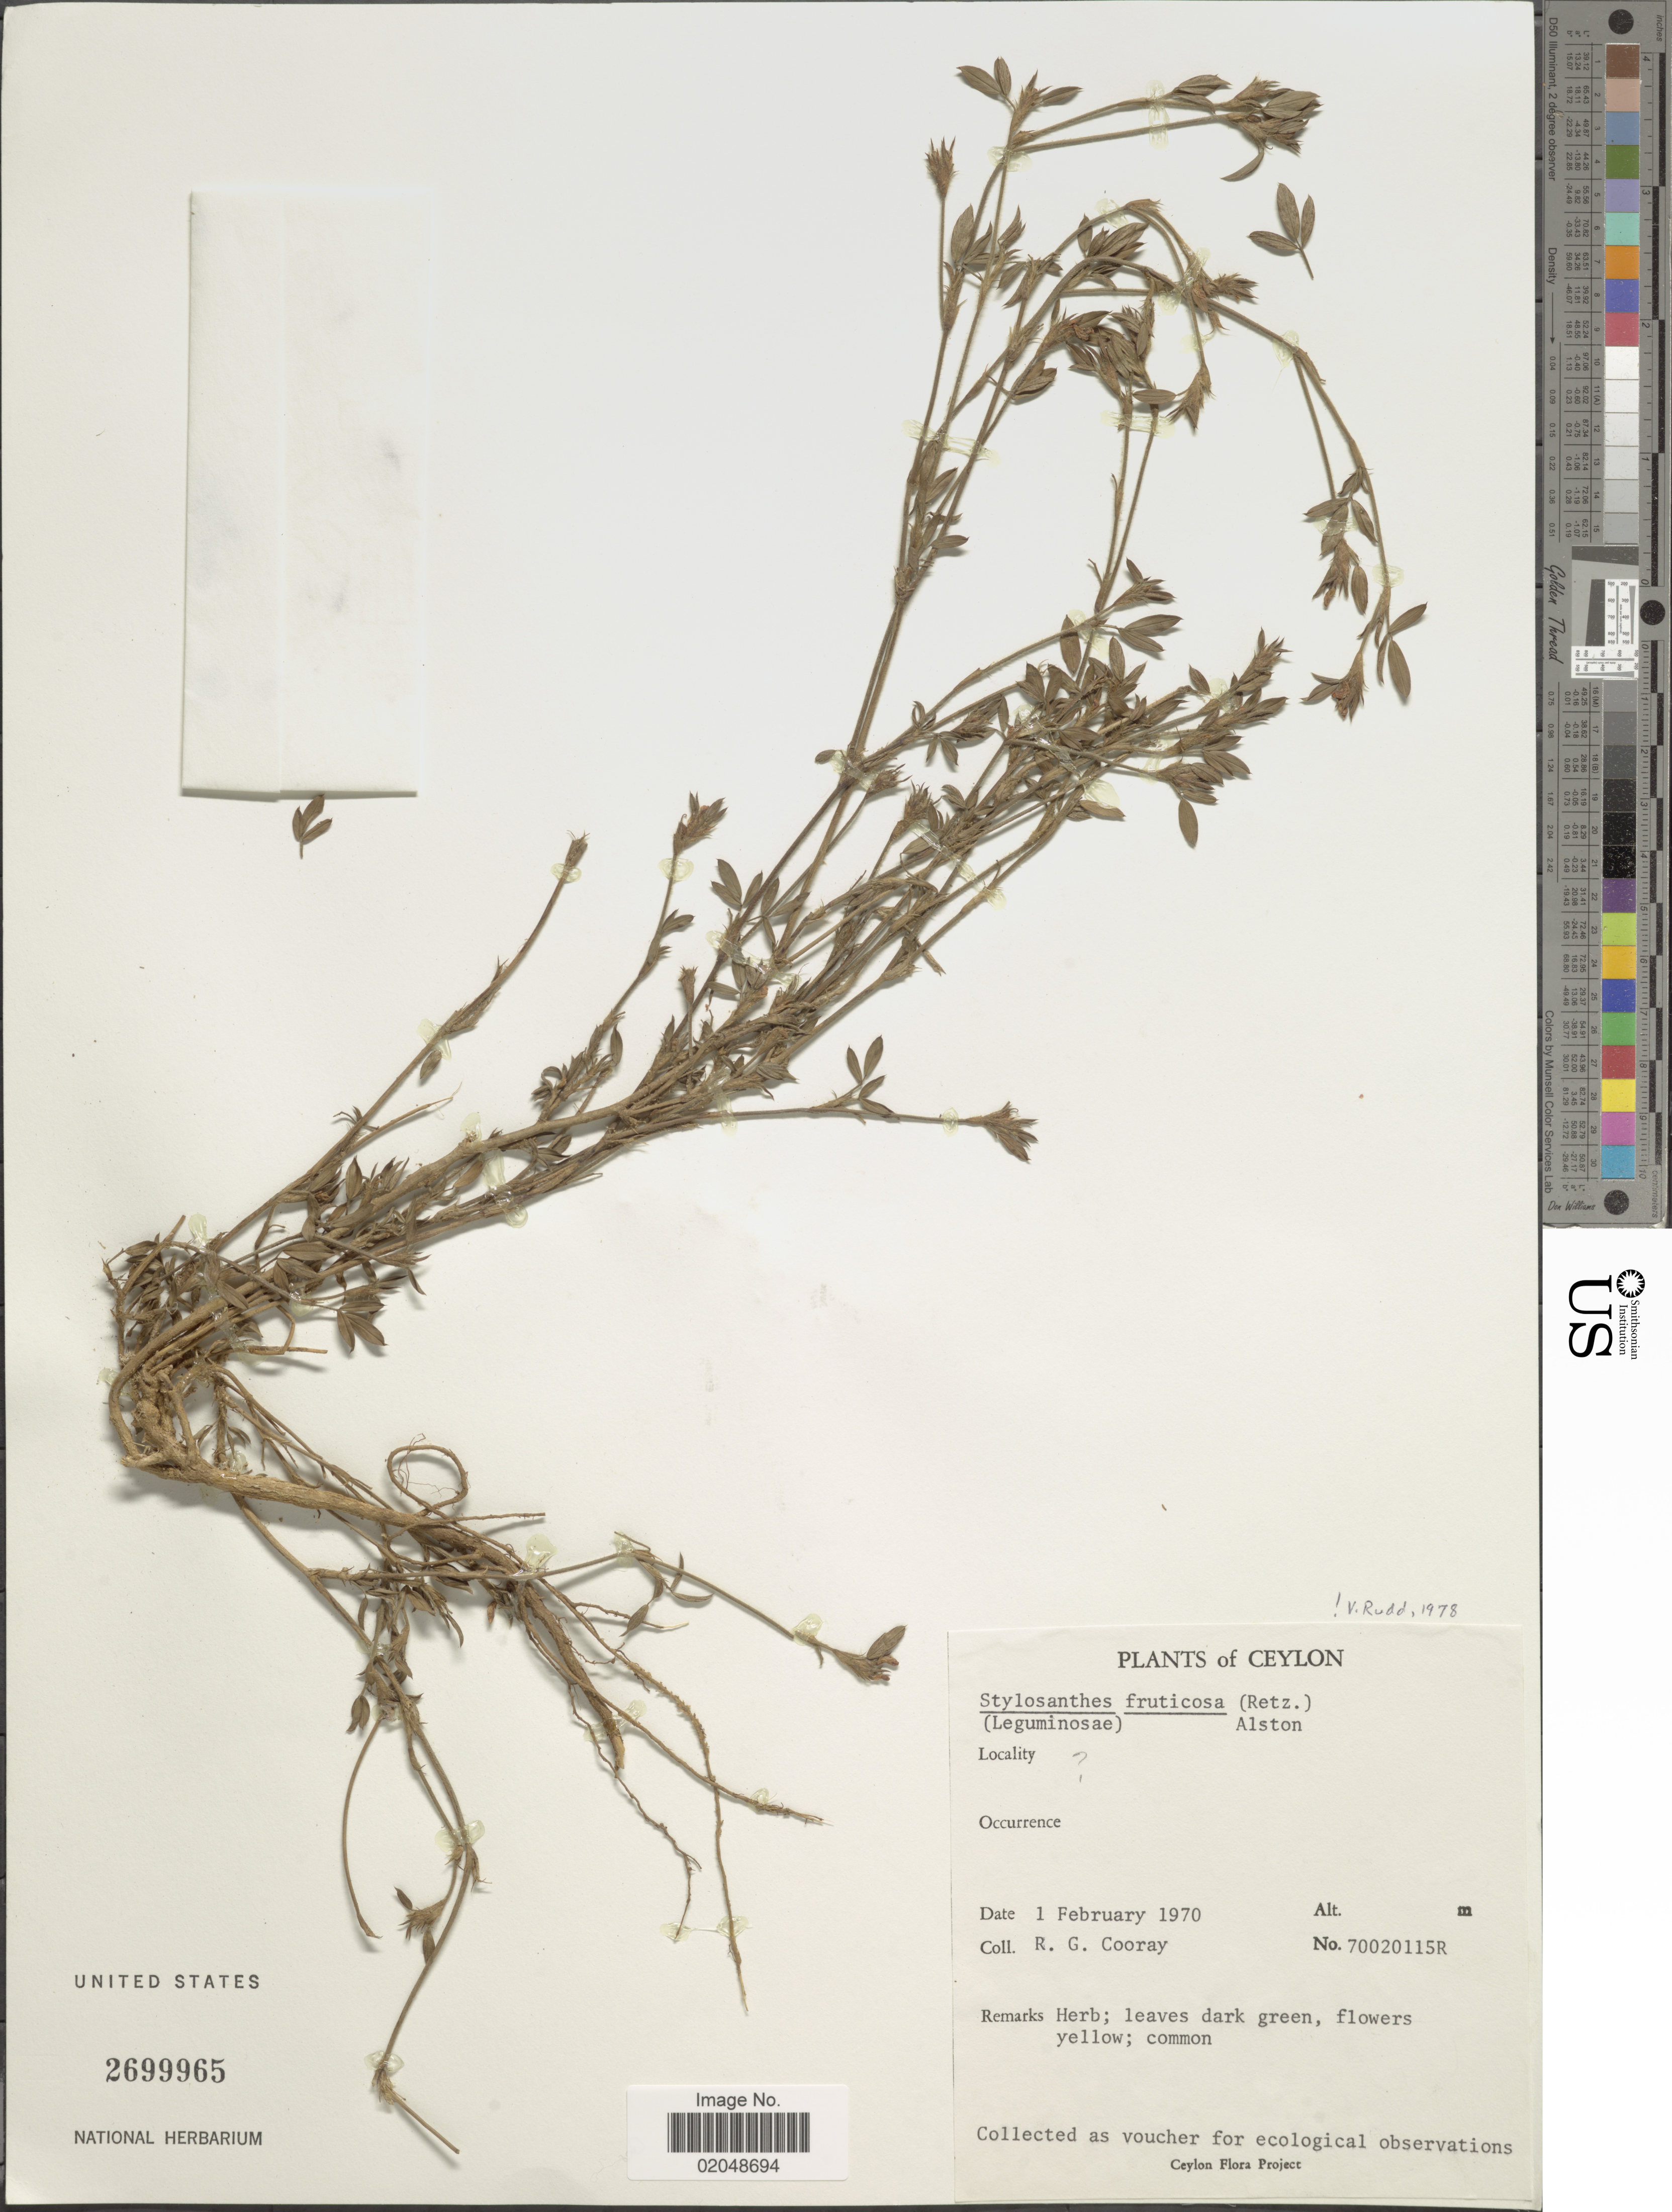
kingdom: Plantae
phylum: Tracheophyta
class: Magnoliopsida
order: Fabales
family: Fabaceae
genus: Stylosanthes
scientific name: Stylosanthes fruticosa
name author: (Retz.) Alston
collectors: R. Cooray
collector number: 70020115R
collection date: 1970-02-01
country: Sri Lanka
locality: Ceylon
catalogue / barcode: US 2699965